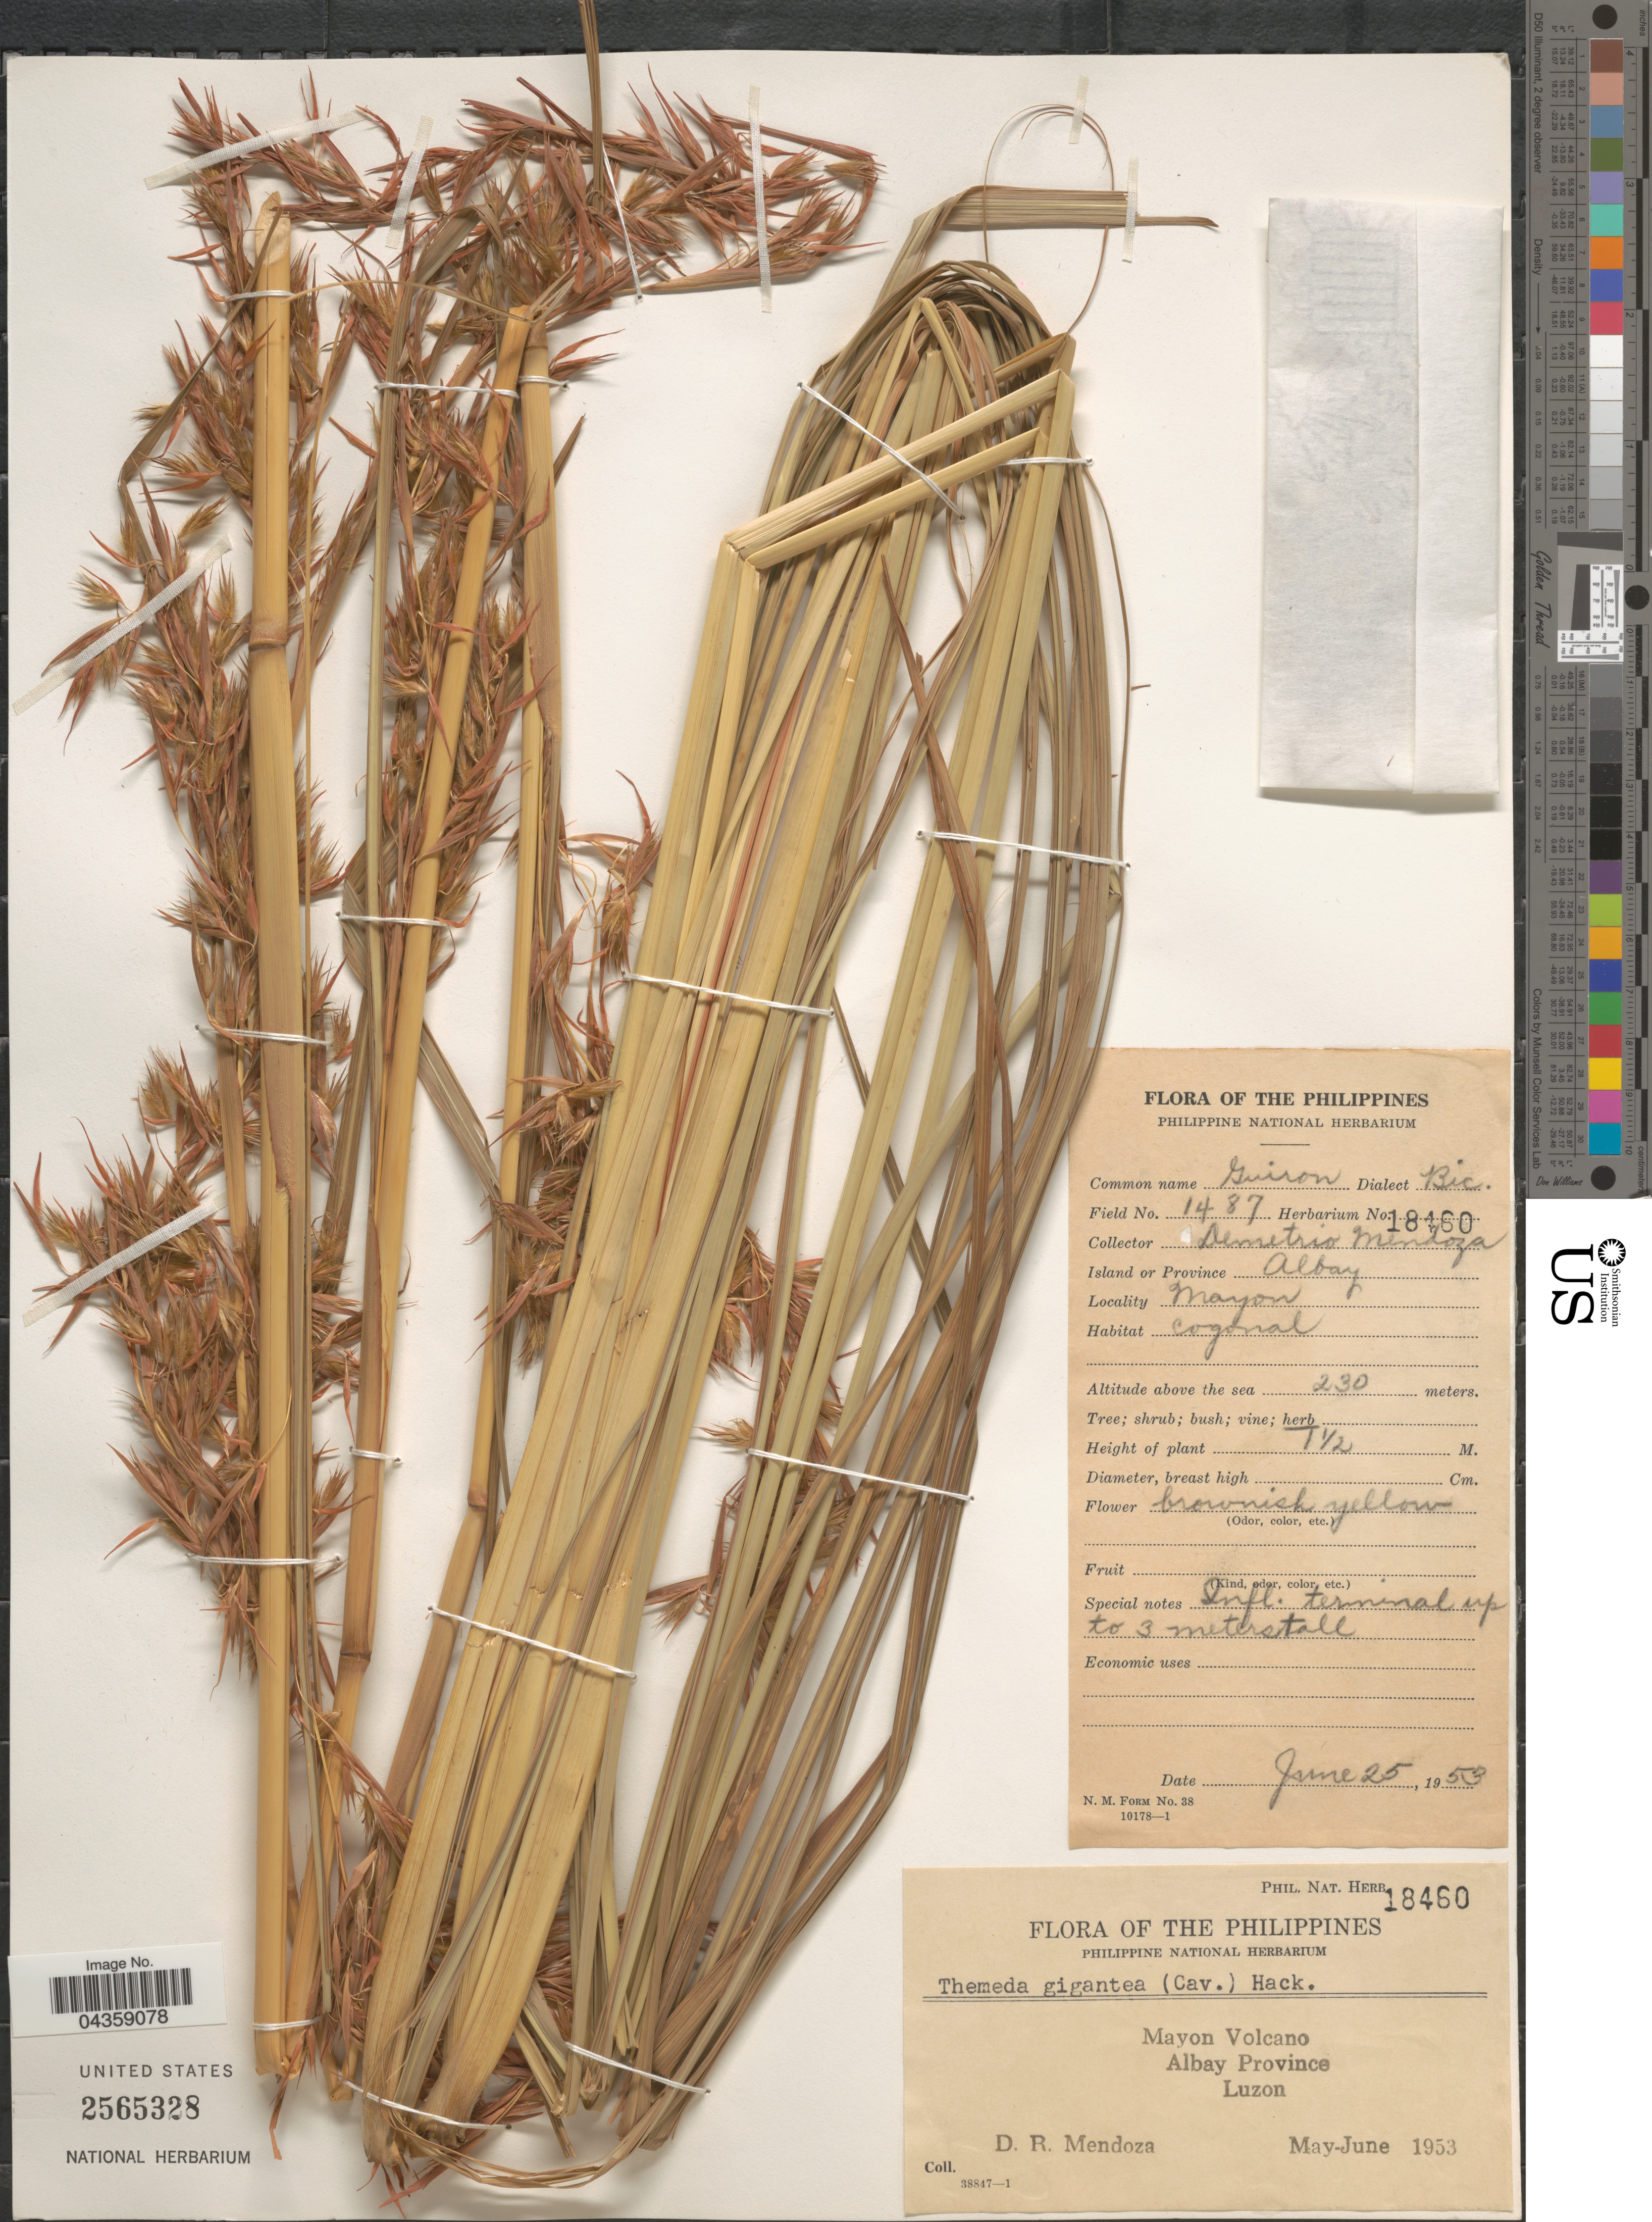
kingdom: Plantae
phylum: Tracheophyta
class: Liliopsida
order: Poales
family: Poaceae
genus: Themeda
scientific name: Themeda gigantea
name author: Hack.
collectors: D. Mendoza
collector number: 1487/Phil. Nat. Herb. 18460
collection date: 1953-06-25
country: Philippines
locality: Mayon Volcano. Albay Province. Luzon.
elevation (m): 230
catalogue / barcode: US 2565328